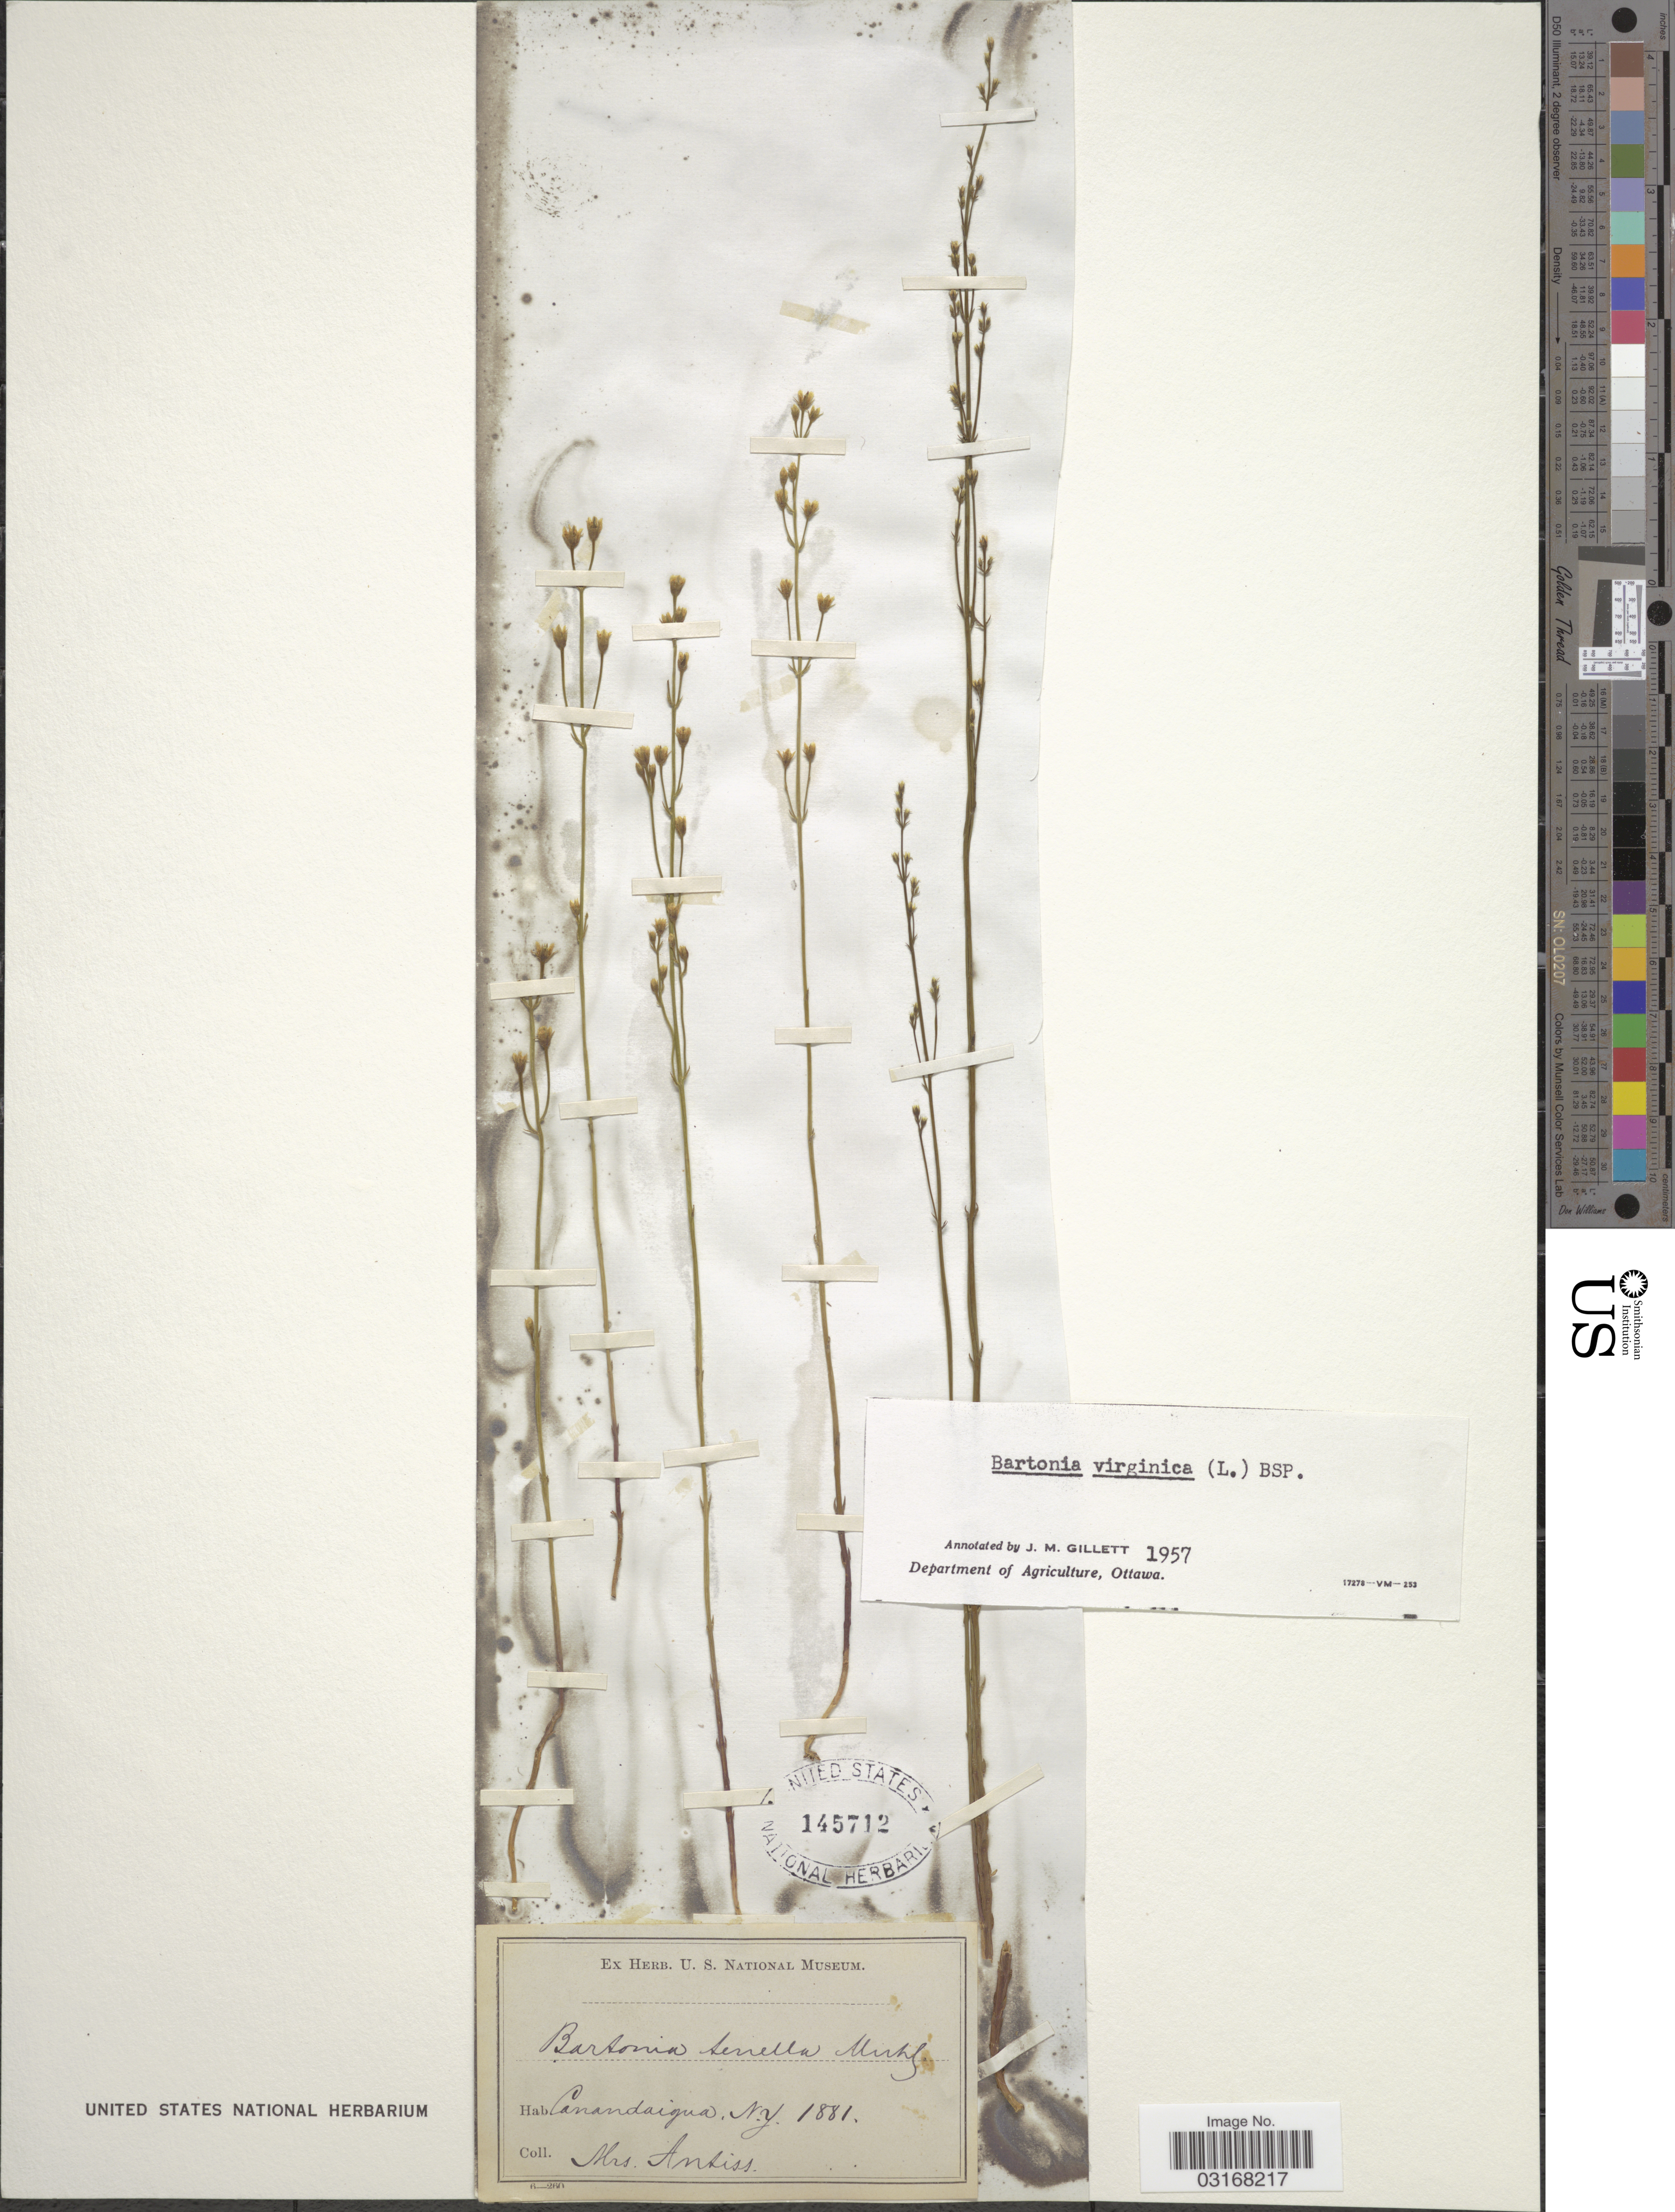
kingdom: Plantae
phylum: Tracheophyta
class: Magnoliopsida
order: Gentianales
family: Gentianaceae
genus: Bartonia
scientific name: Bartonia virginica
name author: (L.) Britton, Stearns & Poggenb.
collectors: Antiss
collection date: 1881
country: United States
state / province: New York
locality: Canandaigua, N. Y.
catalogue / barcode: US 145712